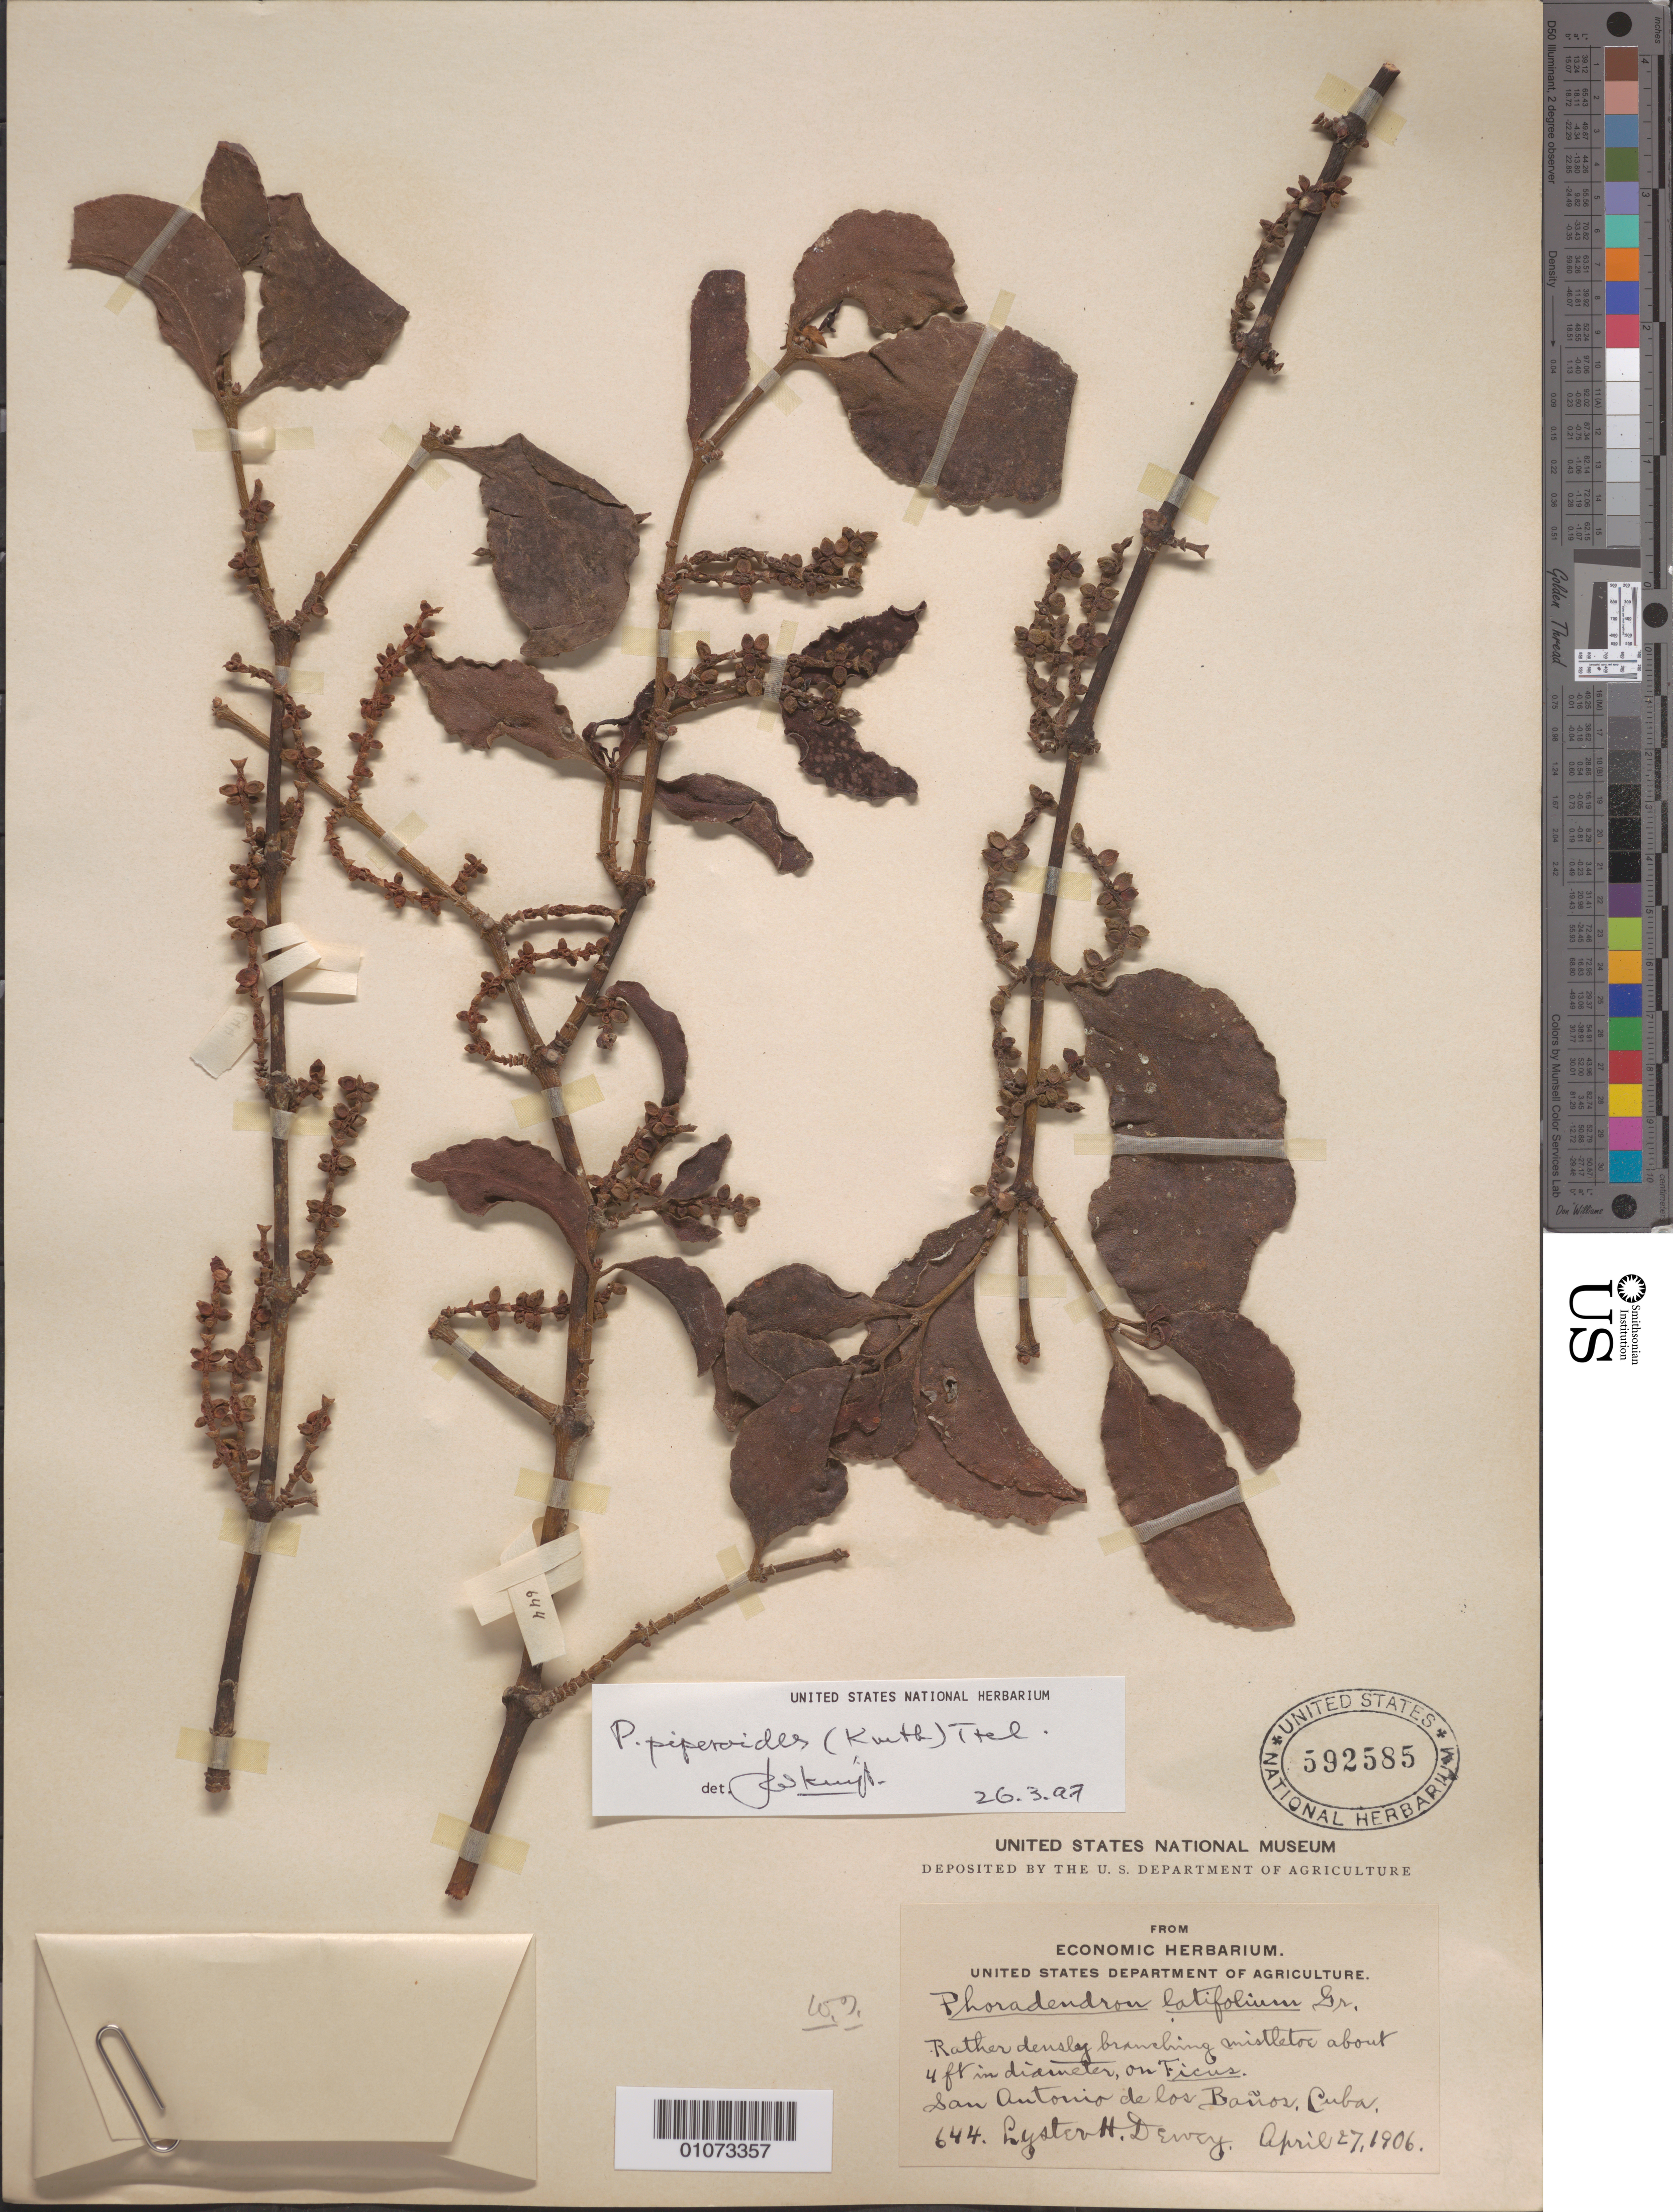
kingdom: Plantae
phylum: Tracheophyta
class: Magnoliopsida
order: Santalales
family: Viscaceae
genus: Phoradendron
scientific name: Phoradendron piperoides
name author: (Kunth) Trel.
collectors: L. H. Dewey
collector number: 644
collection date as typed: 27 Apr 1906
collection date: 1906-04-27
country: Cuba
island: Cuba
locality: San Antonio de los Banos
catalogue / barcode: US 592585